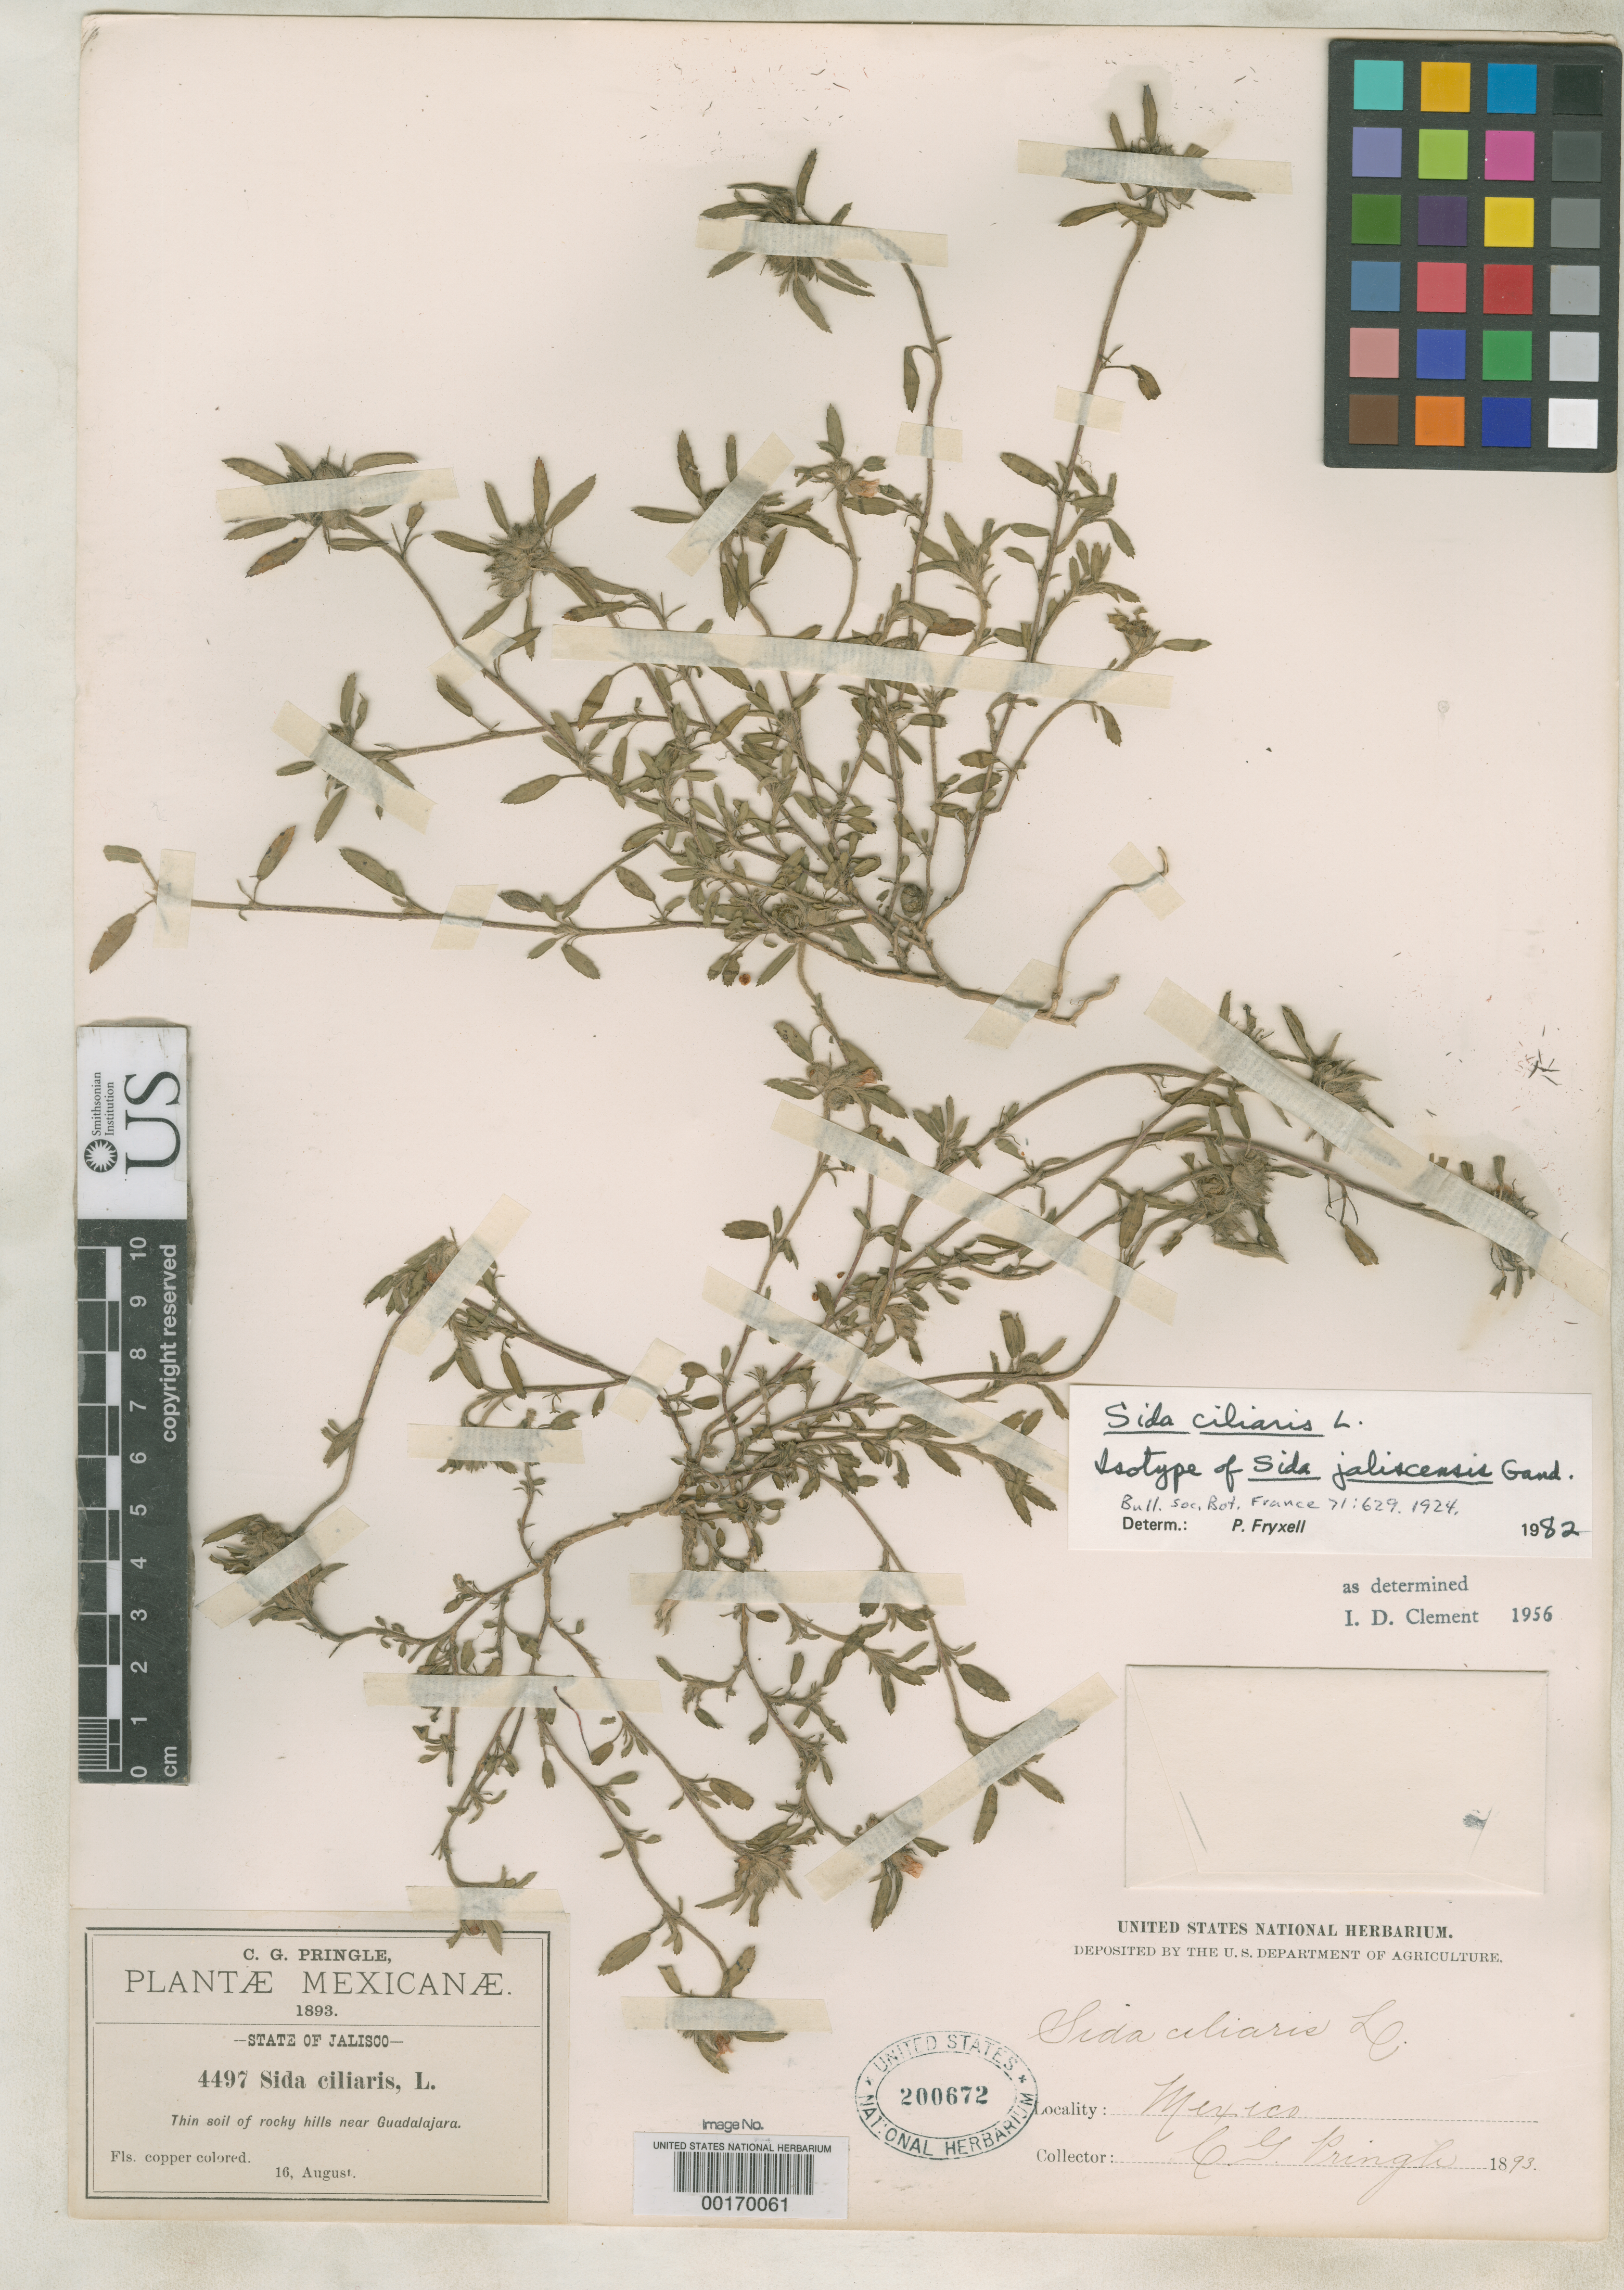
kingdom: Plantae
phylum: Tracheophyta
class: Magnoliopsida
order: Malvales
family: Malvaceae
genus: Sida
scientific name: Sida jaliscensis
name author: Gand.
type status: Isotype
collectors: C. G. Pringle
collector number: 4497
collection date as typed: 16 Aug 1893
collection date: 1893-08-16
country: Mexico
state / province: Jalisco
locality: Thin soil of rocky hills near Guadalajara.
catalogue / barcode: US 200672